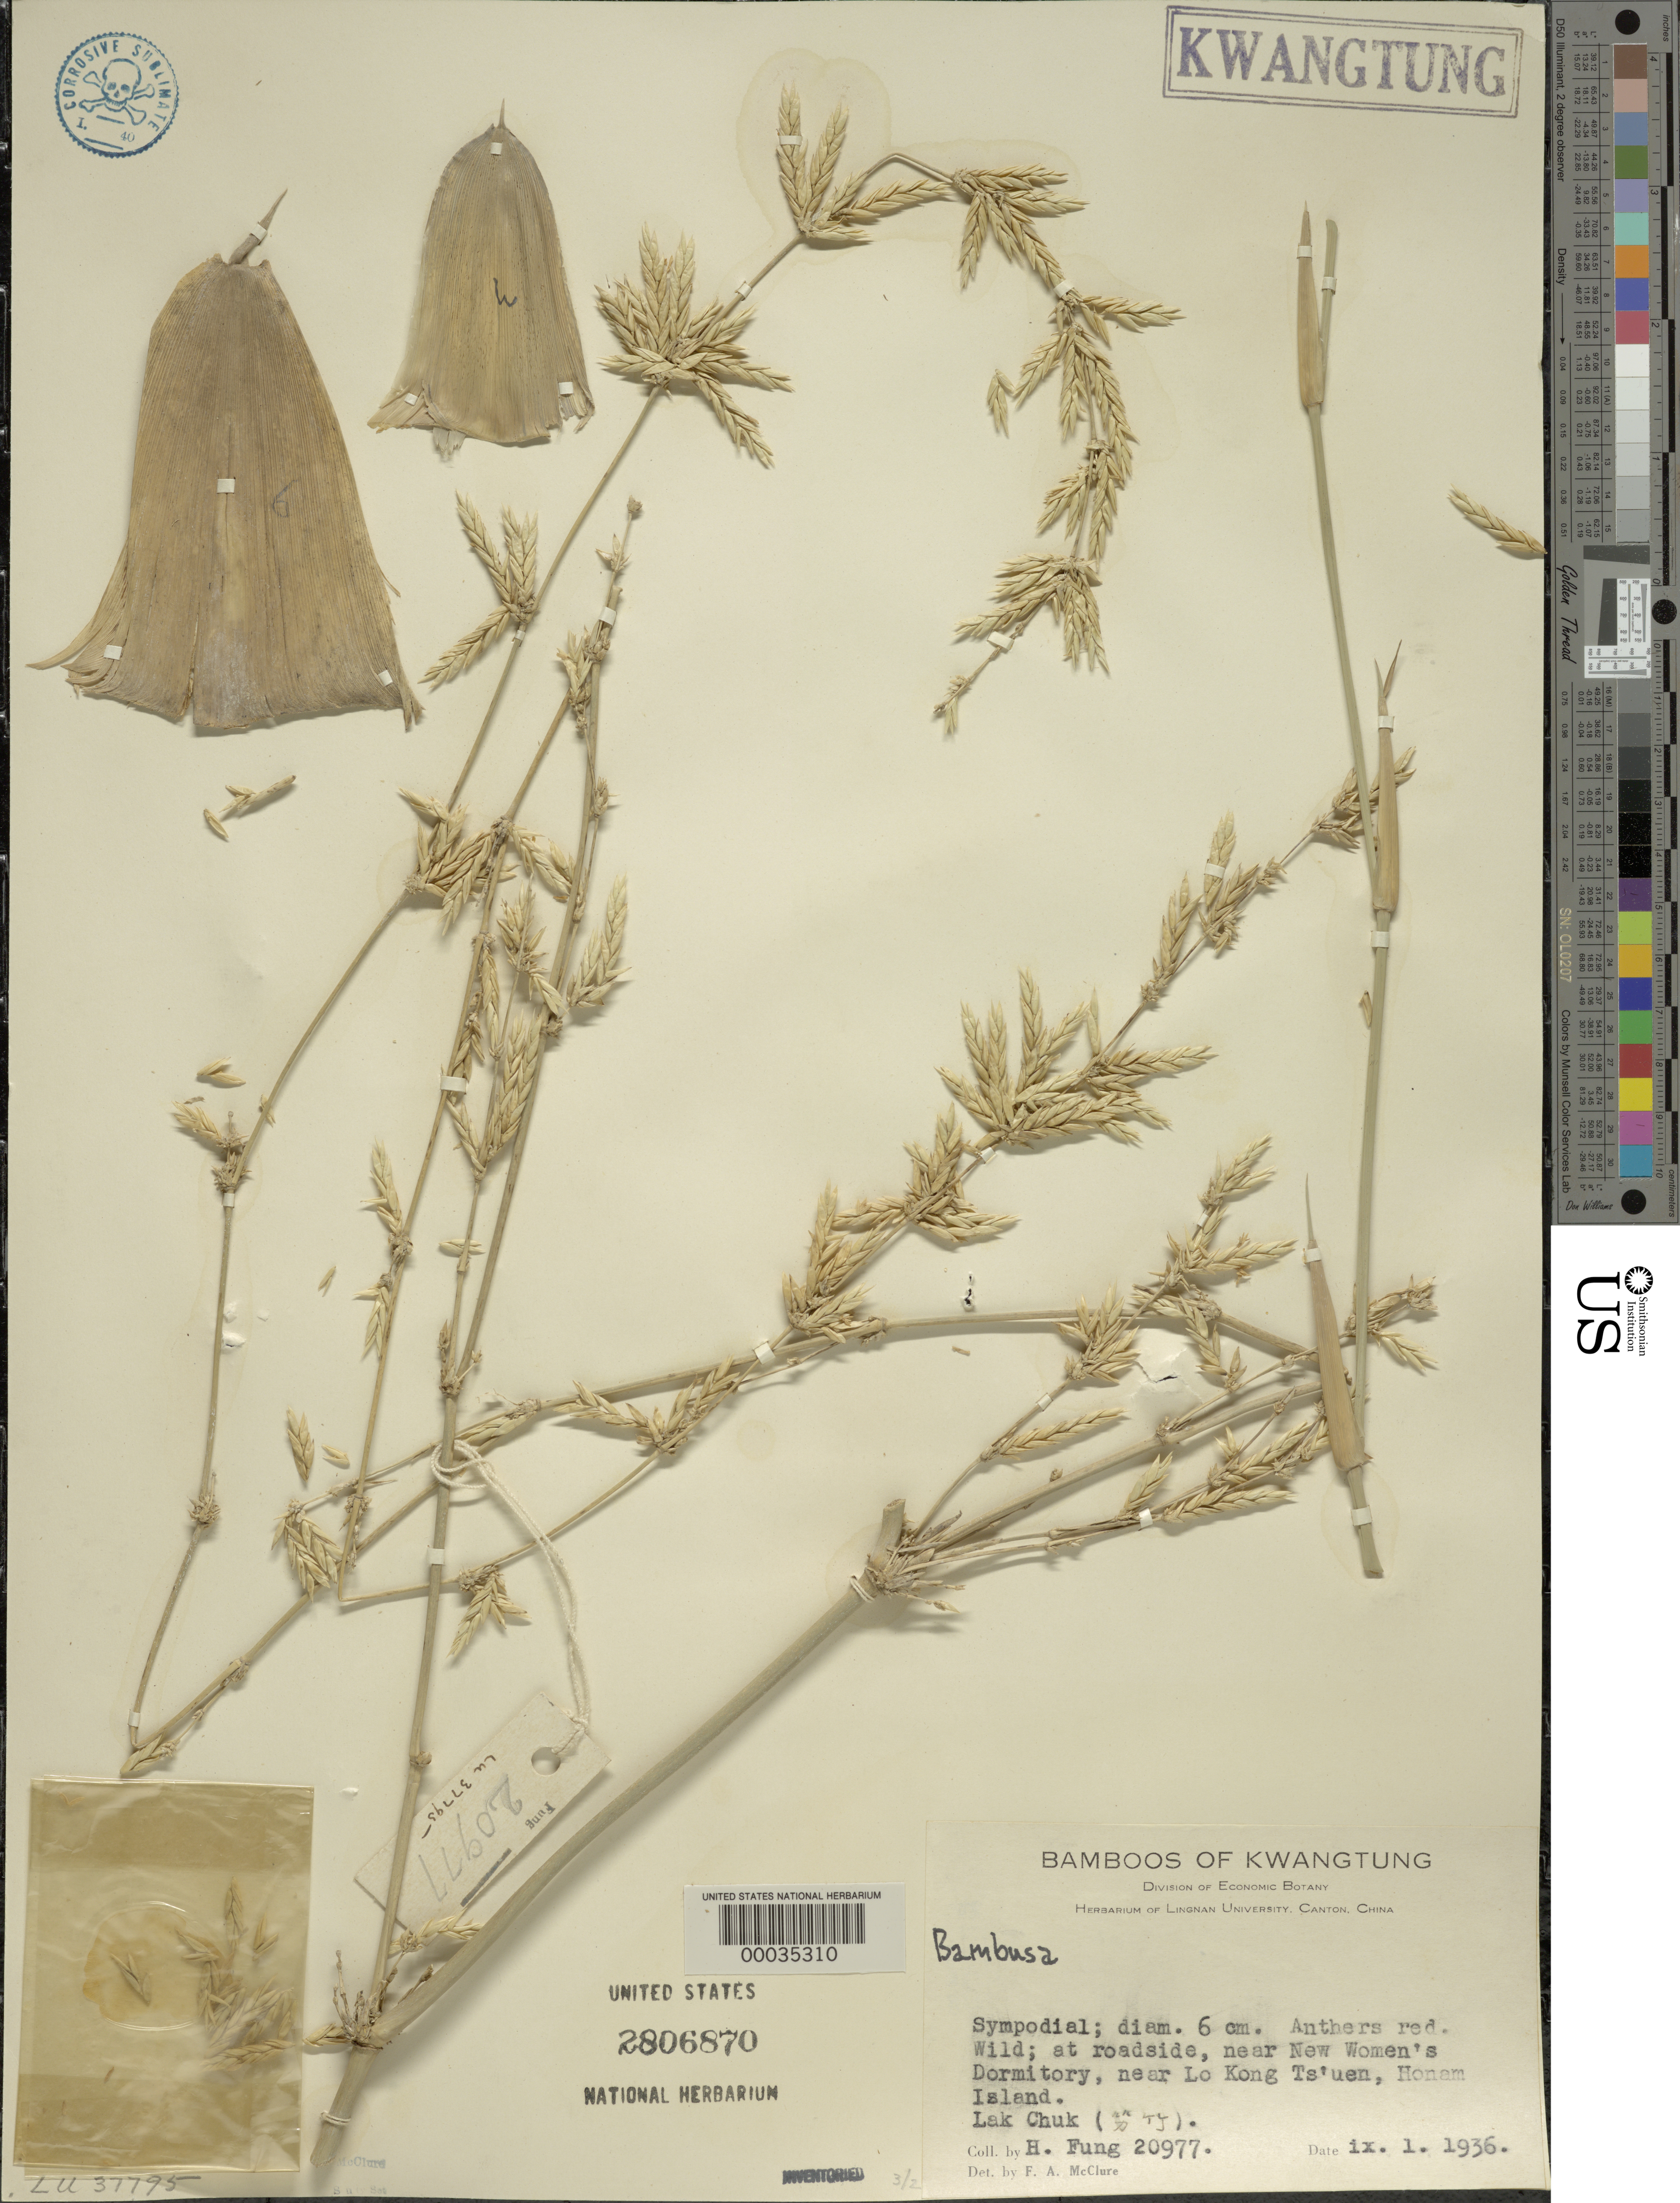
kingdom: Plantae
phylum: Tracheophyta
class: Liliopsida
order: Poales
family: Poaceae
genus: Bambusa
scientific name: Bambusa sp.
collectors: H. L. Fung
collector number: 20977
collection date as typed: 01 Sep 1936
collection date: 1936-09-01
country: China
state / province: Guangdong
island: Honam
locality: Lingnan univ., honam isl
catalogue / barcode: US 2806870